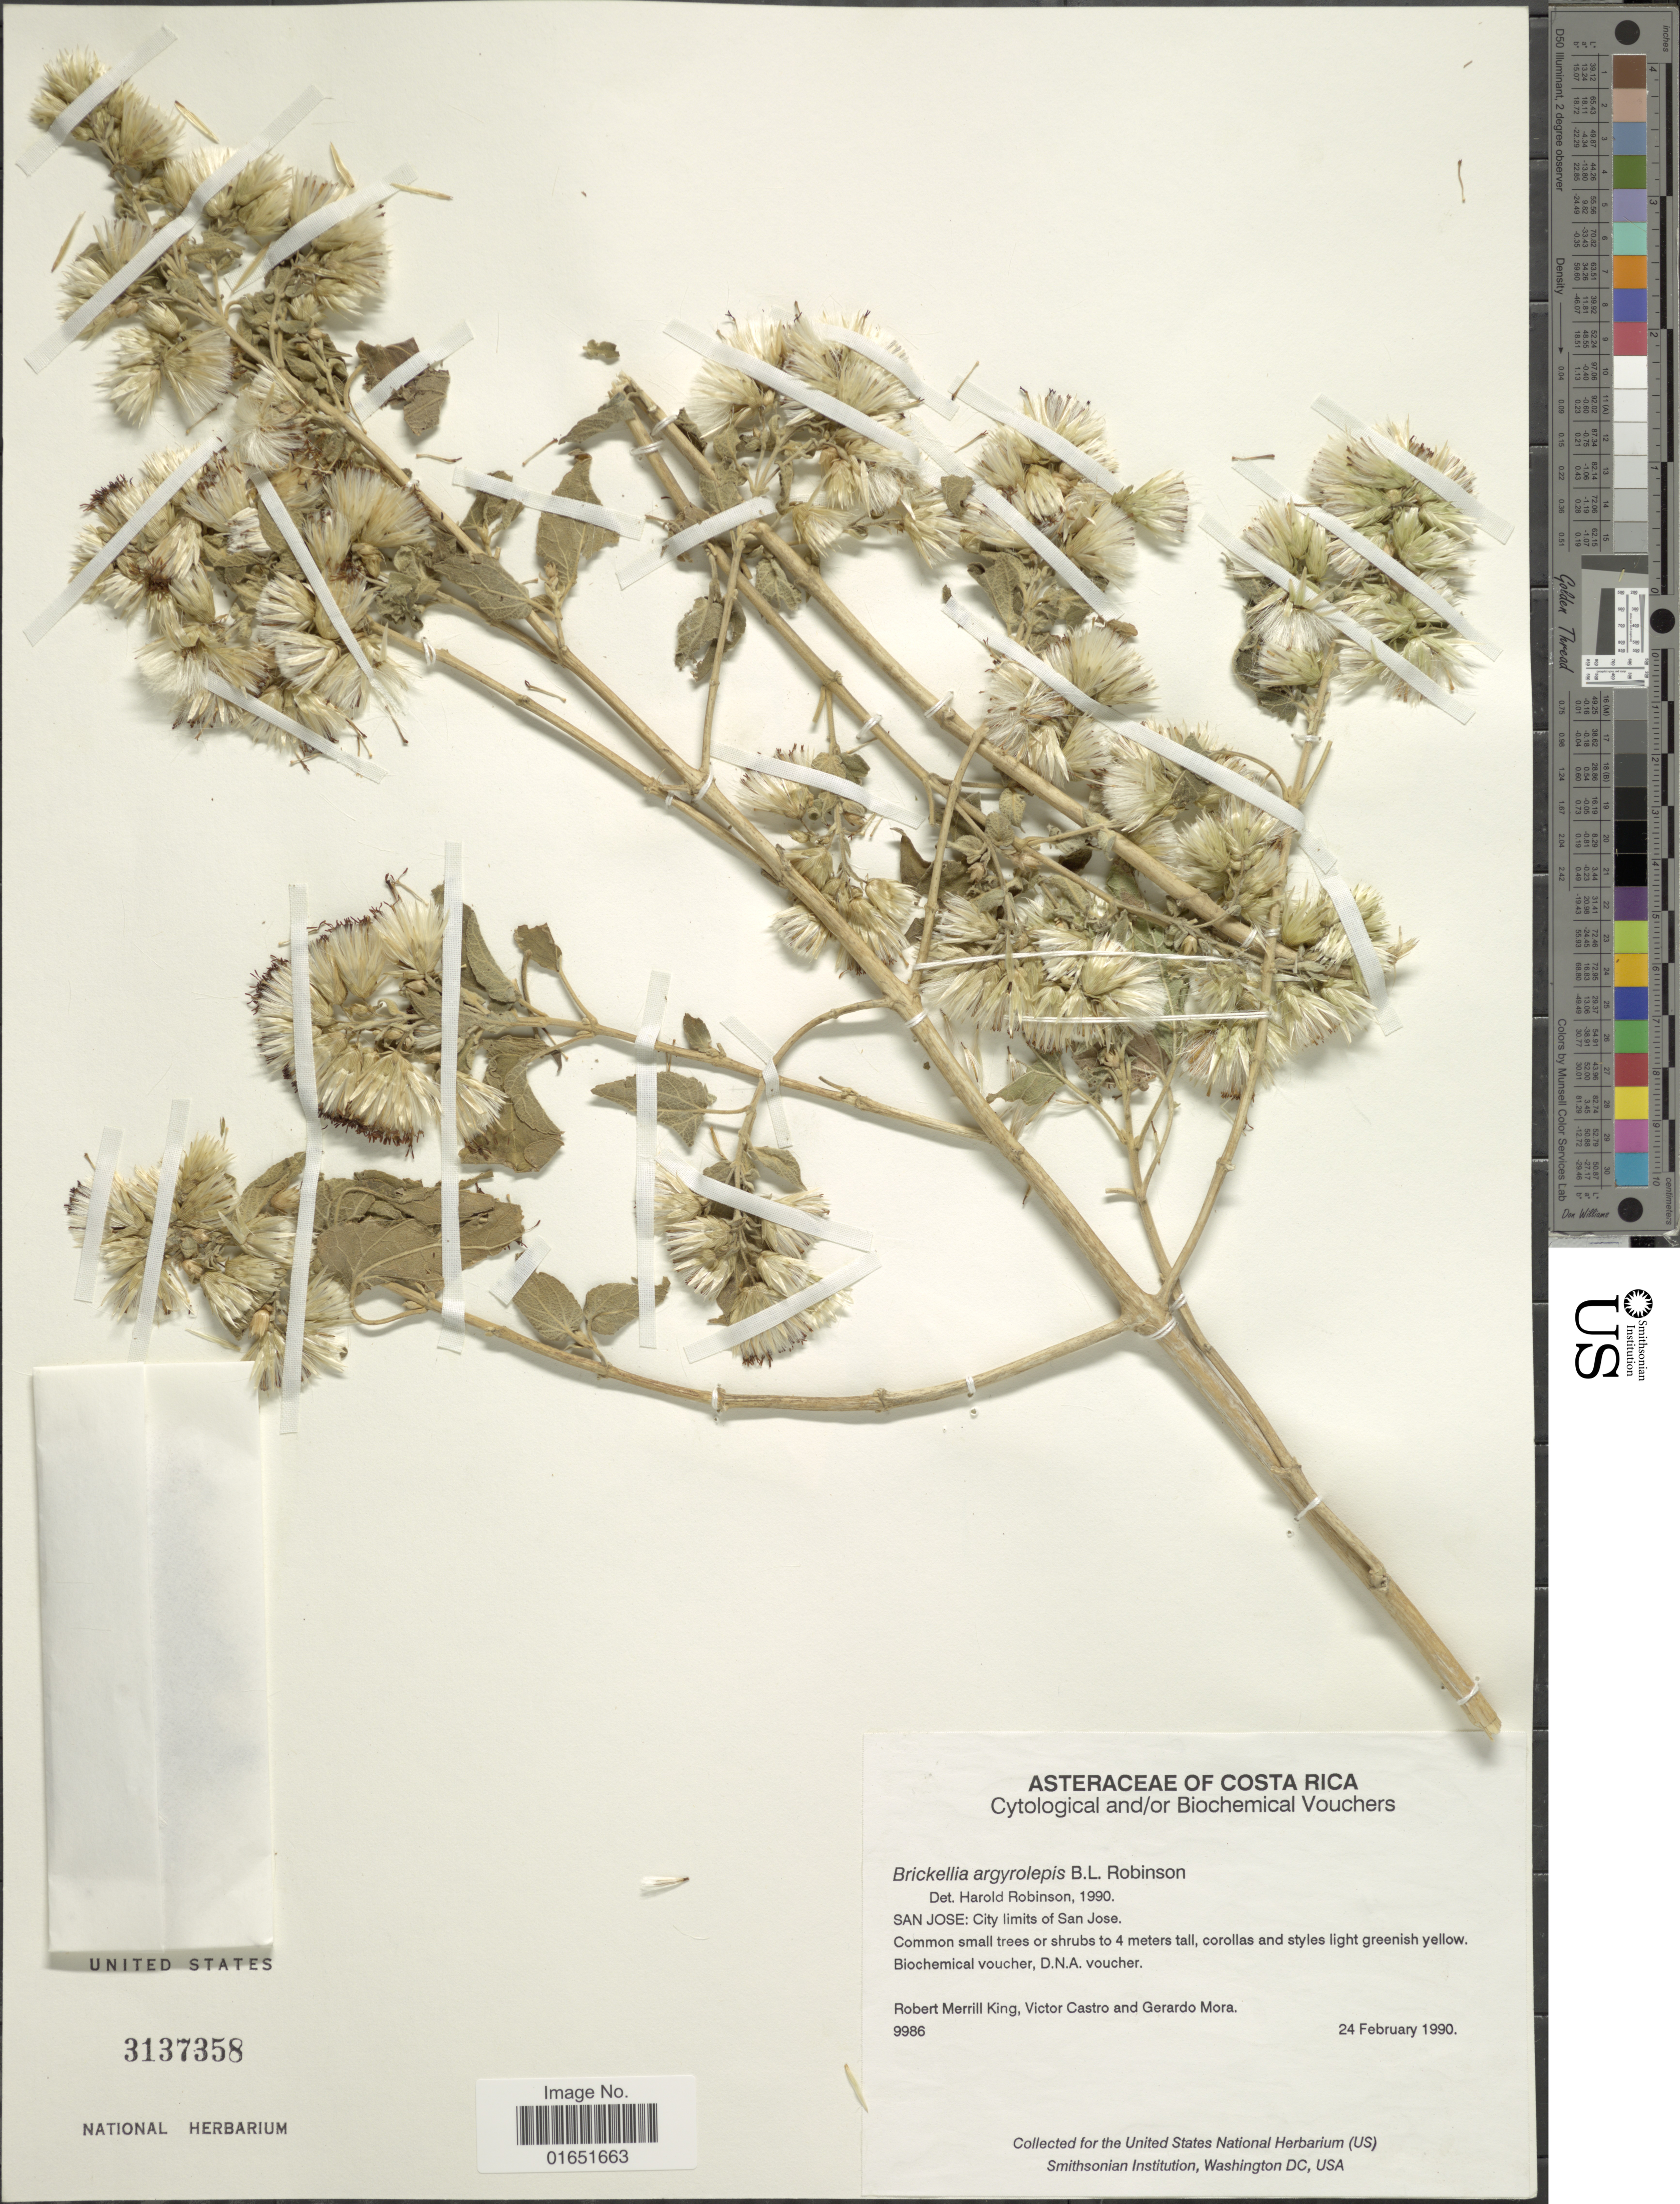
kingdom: Plantae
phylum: Tracheophyta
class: Magnoliopsida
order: Asterales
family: Asteraceae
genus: Brickellia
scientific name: Brickellia argyrolepis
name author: B.L. Rob.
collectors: R. M. King, V. Castro & G. Mora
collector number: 9989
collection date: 1990-02-24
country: Costa Rica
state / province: San José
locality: City limits of San Jose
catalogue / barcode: US 3137358